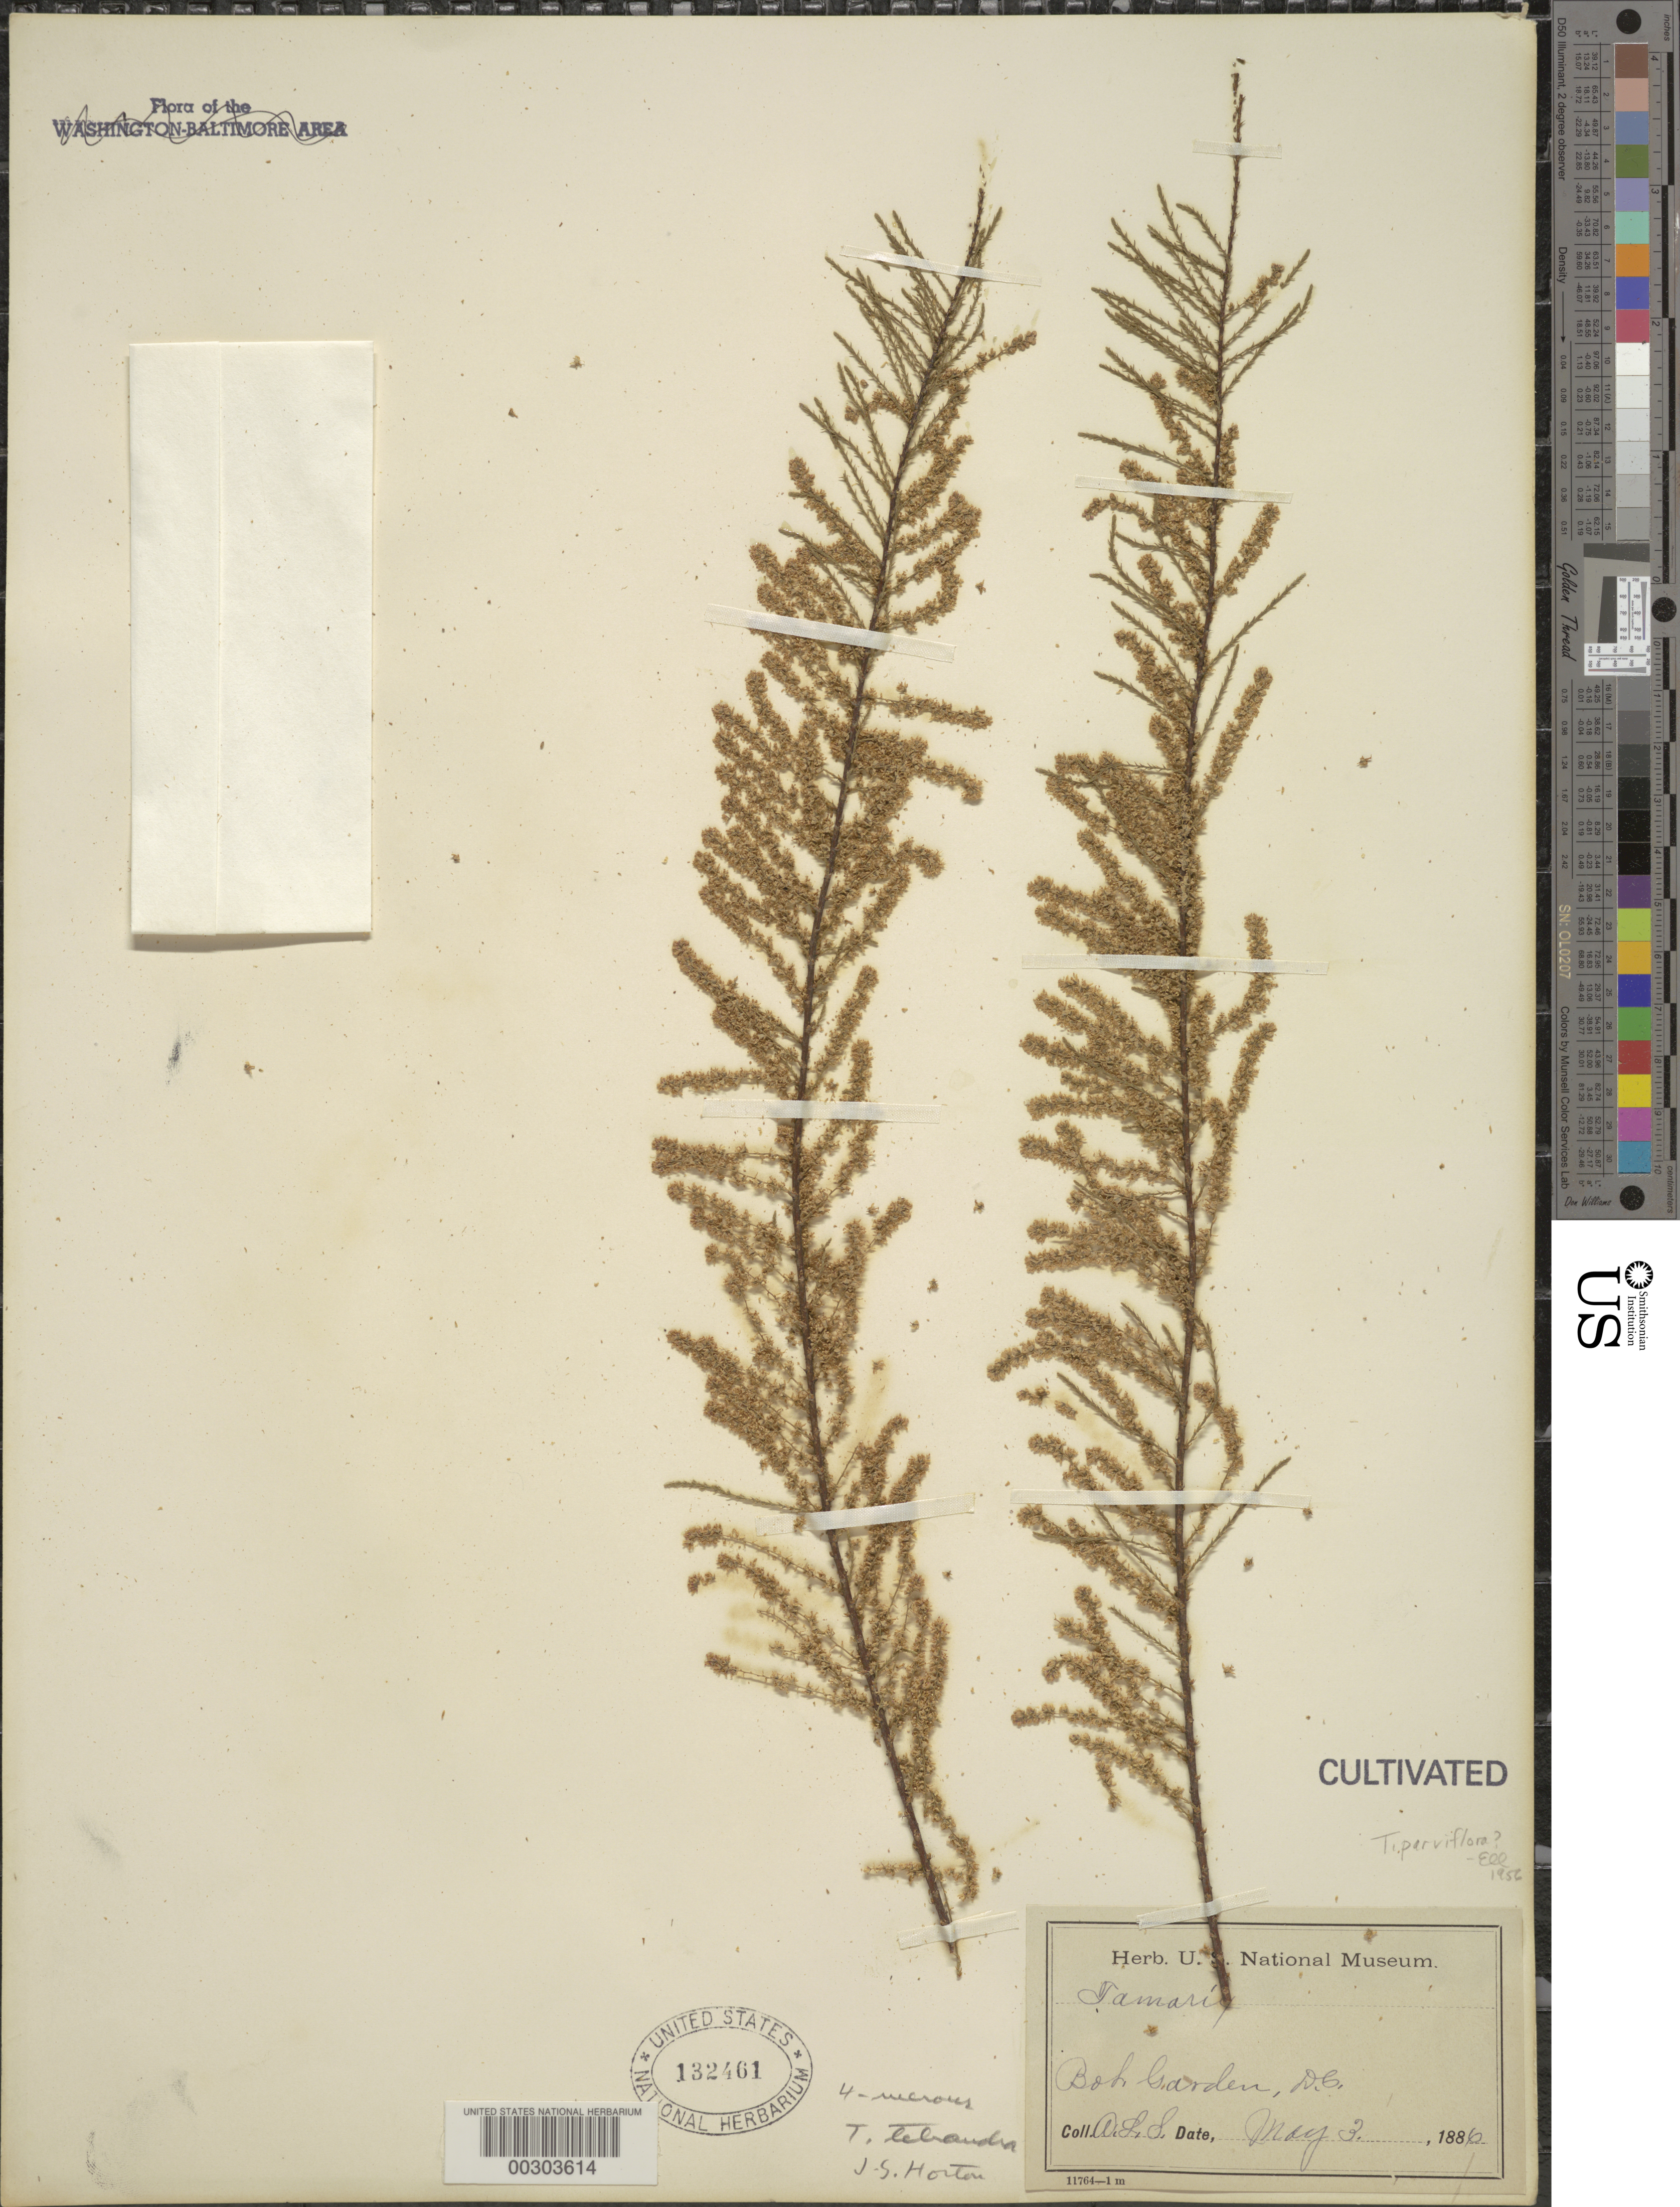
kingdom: Plantae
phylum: Tracheophyta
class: Magnoliopsida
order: Caryophyllales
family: Tamaricaceae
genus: Tamarix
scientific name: Tamarix tetrandra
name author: Pall. ex M. Bieb.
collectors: A. L. Schott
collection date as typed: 03 May 1886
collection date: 1886-05-03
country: United States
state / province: District of Columbia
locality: Botanical Gardens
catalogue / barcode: US 132461